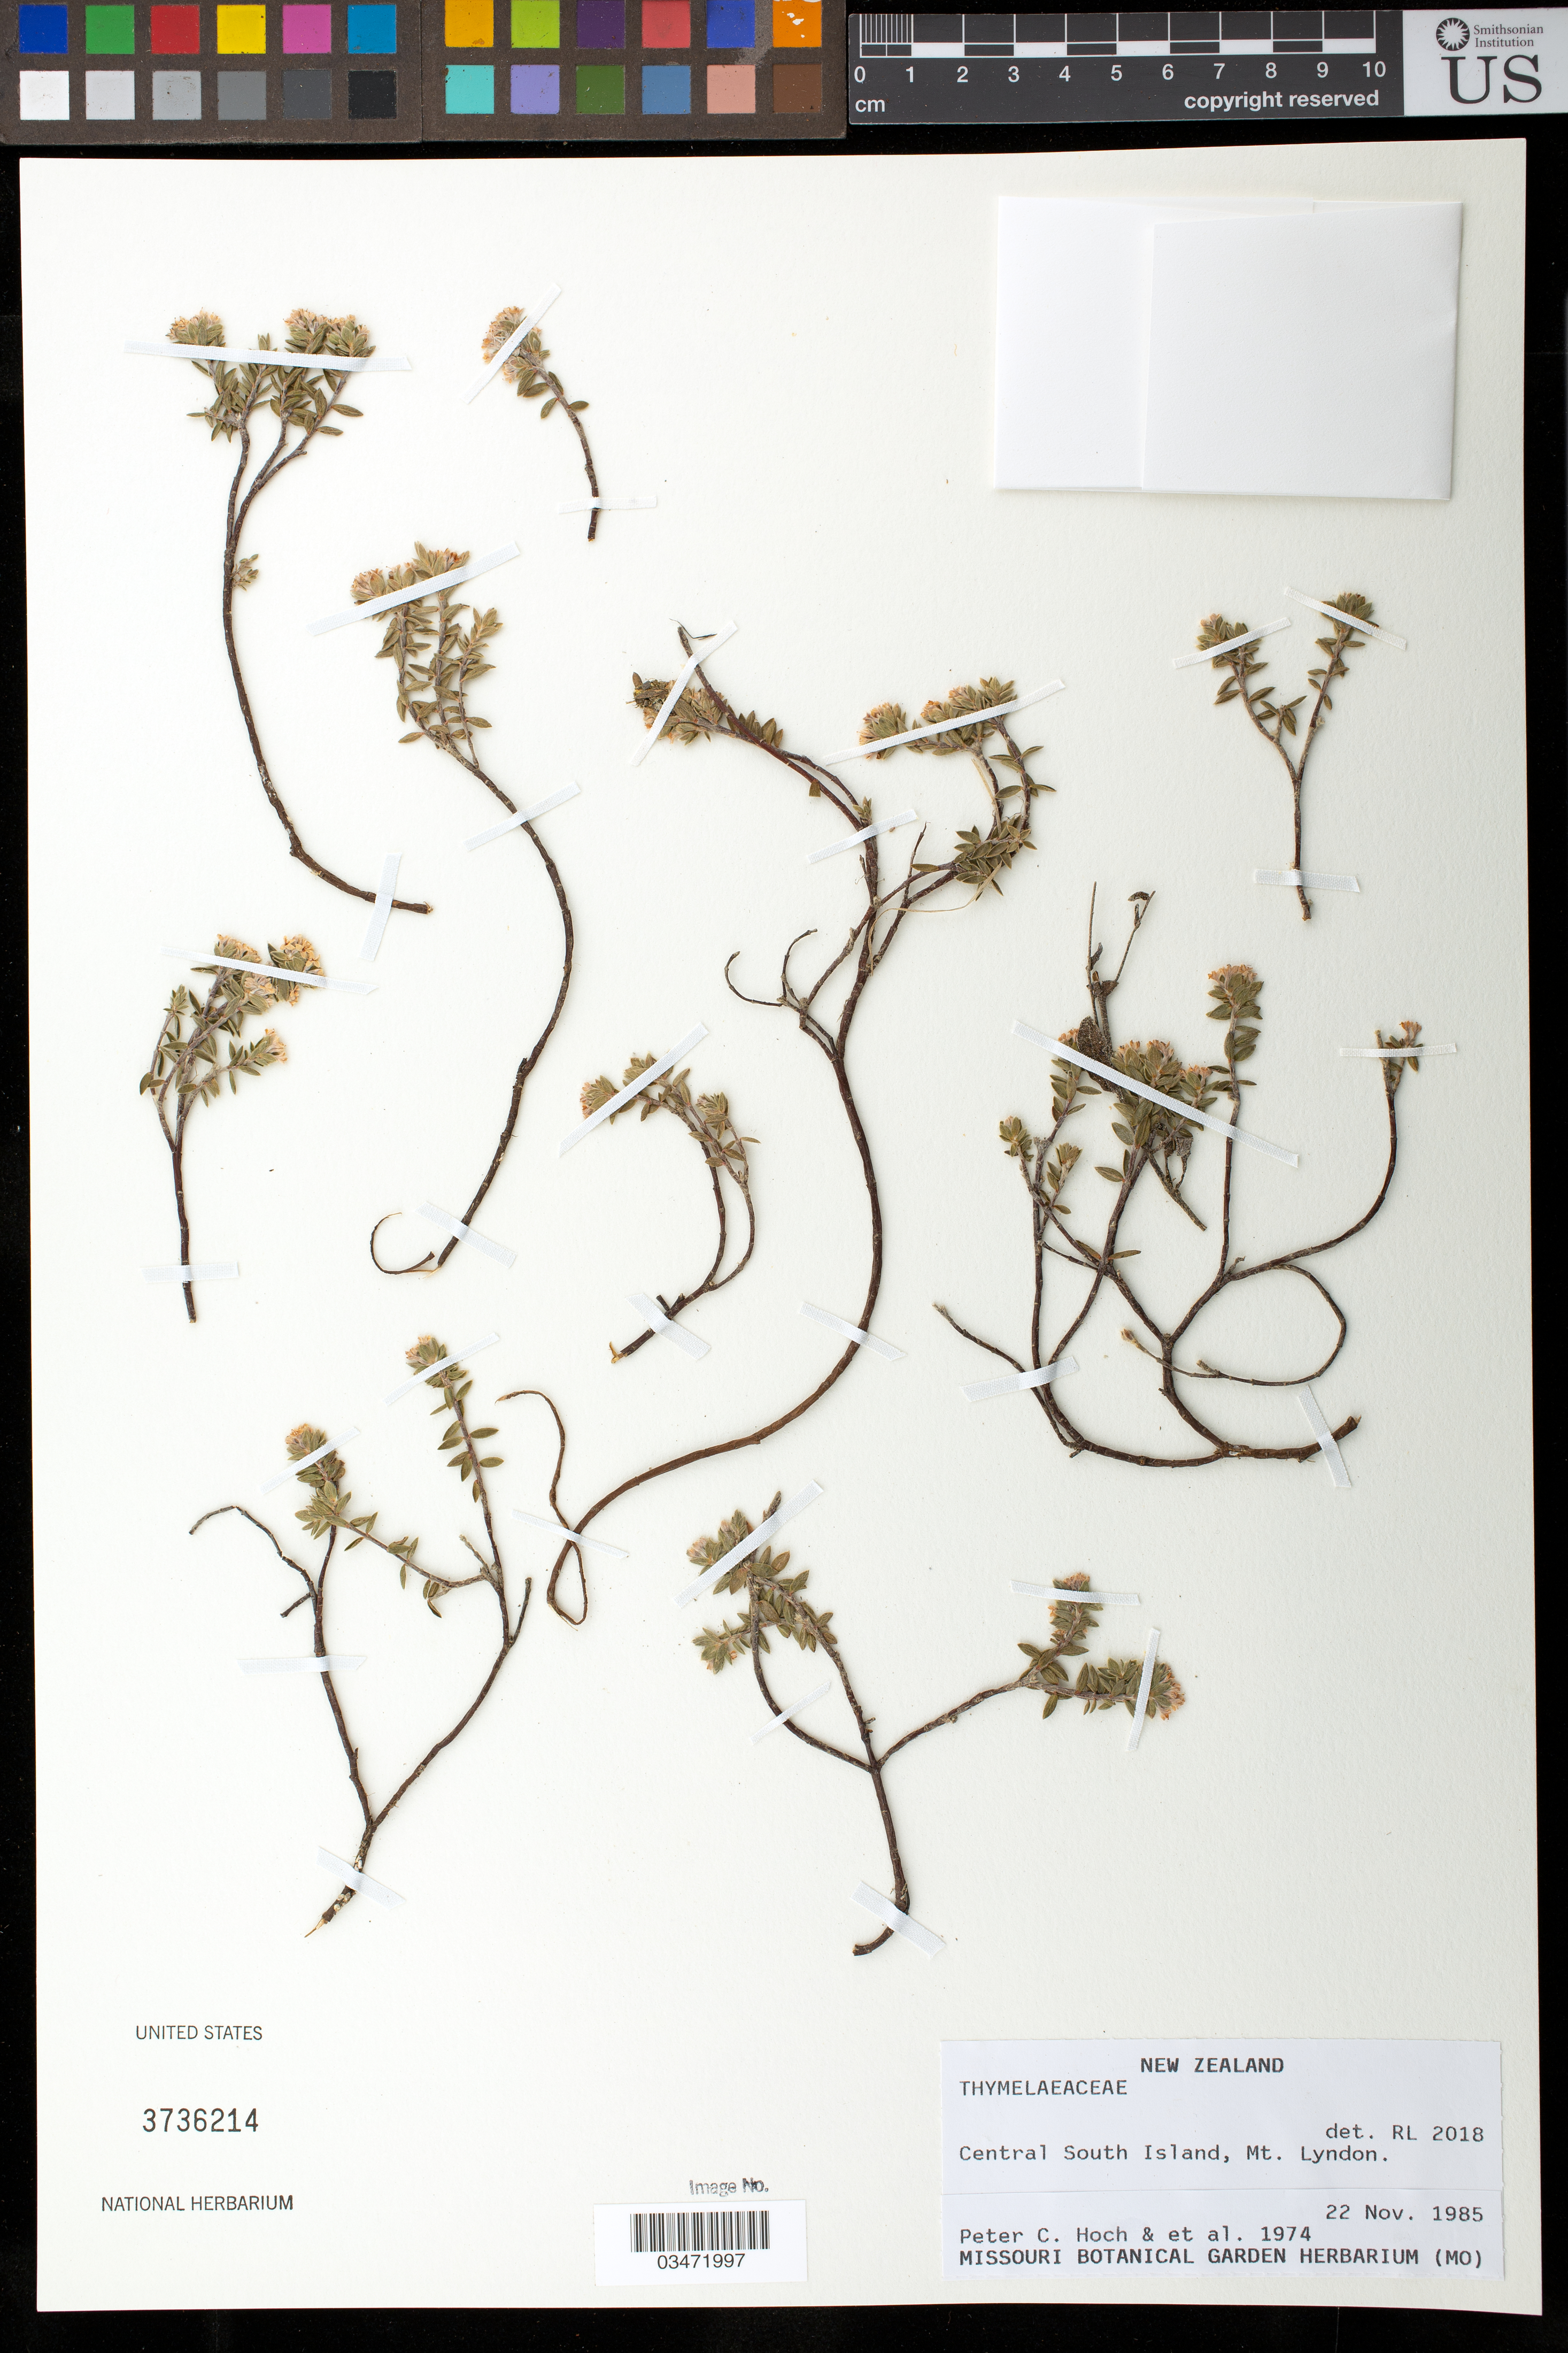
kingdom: Plantae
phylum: Tracheophyta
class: Magnoliopsida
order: Malvales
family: Thymelaeaceae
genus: Pimelea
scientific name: Pimelea lyallii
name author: Hook. f.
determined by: Strong, Mark T., (BOT), Smithsonian Institution - National Museum of Natural History (UNITED STATES)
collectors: P. C. Hoch et al.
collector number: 1974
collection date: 1985-11-22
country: New Zealand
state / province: Canterbury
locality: Central South Island, Mt. Lyndon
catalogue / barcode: US 3736214